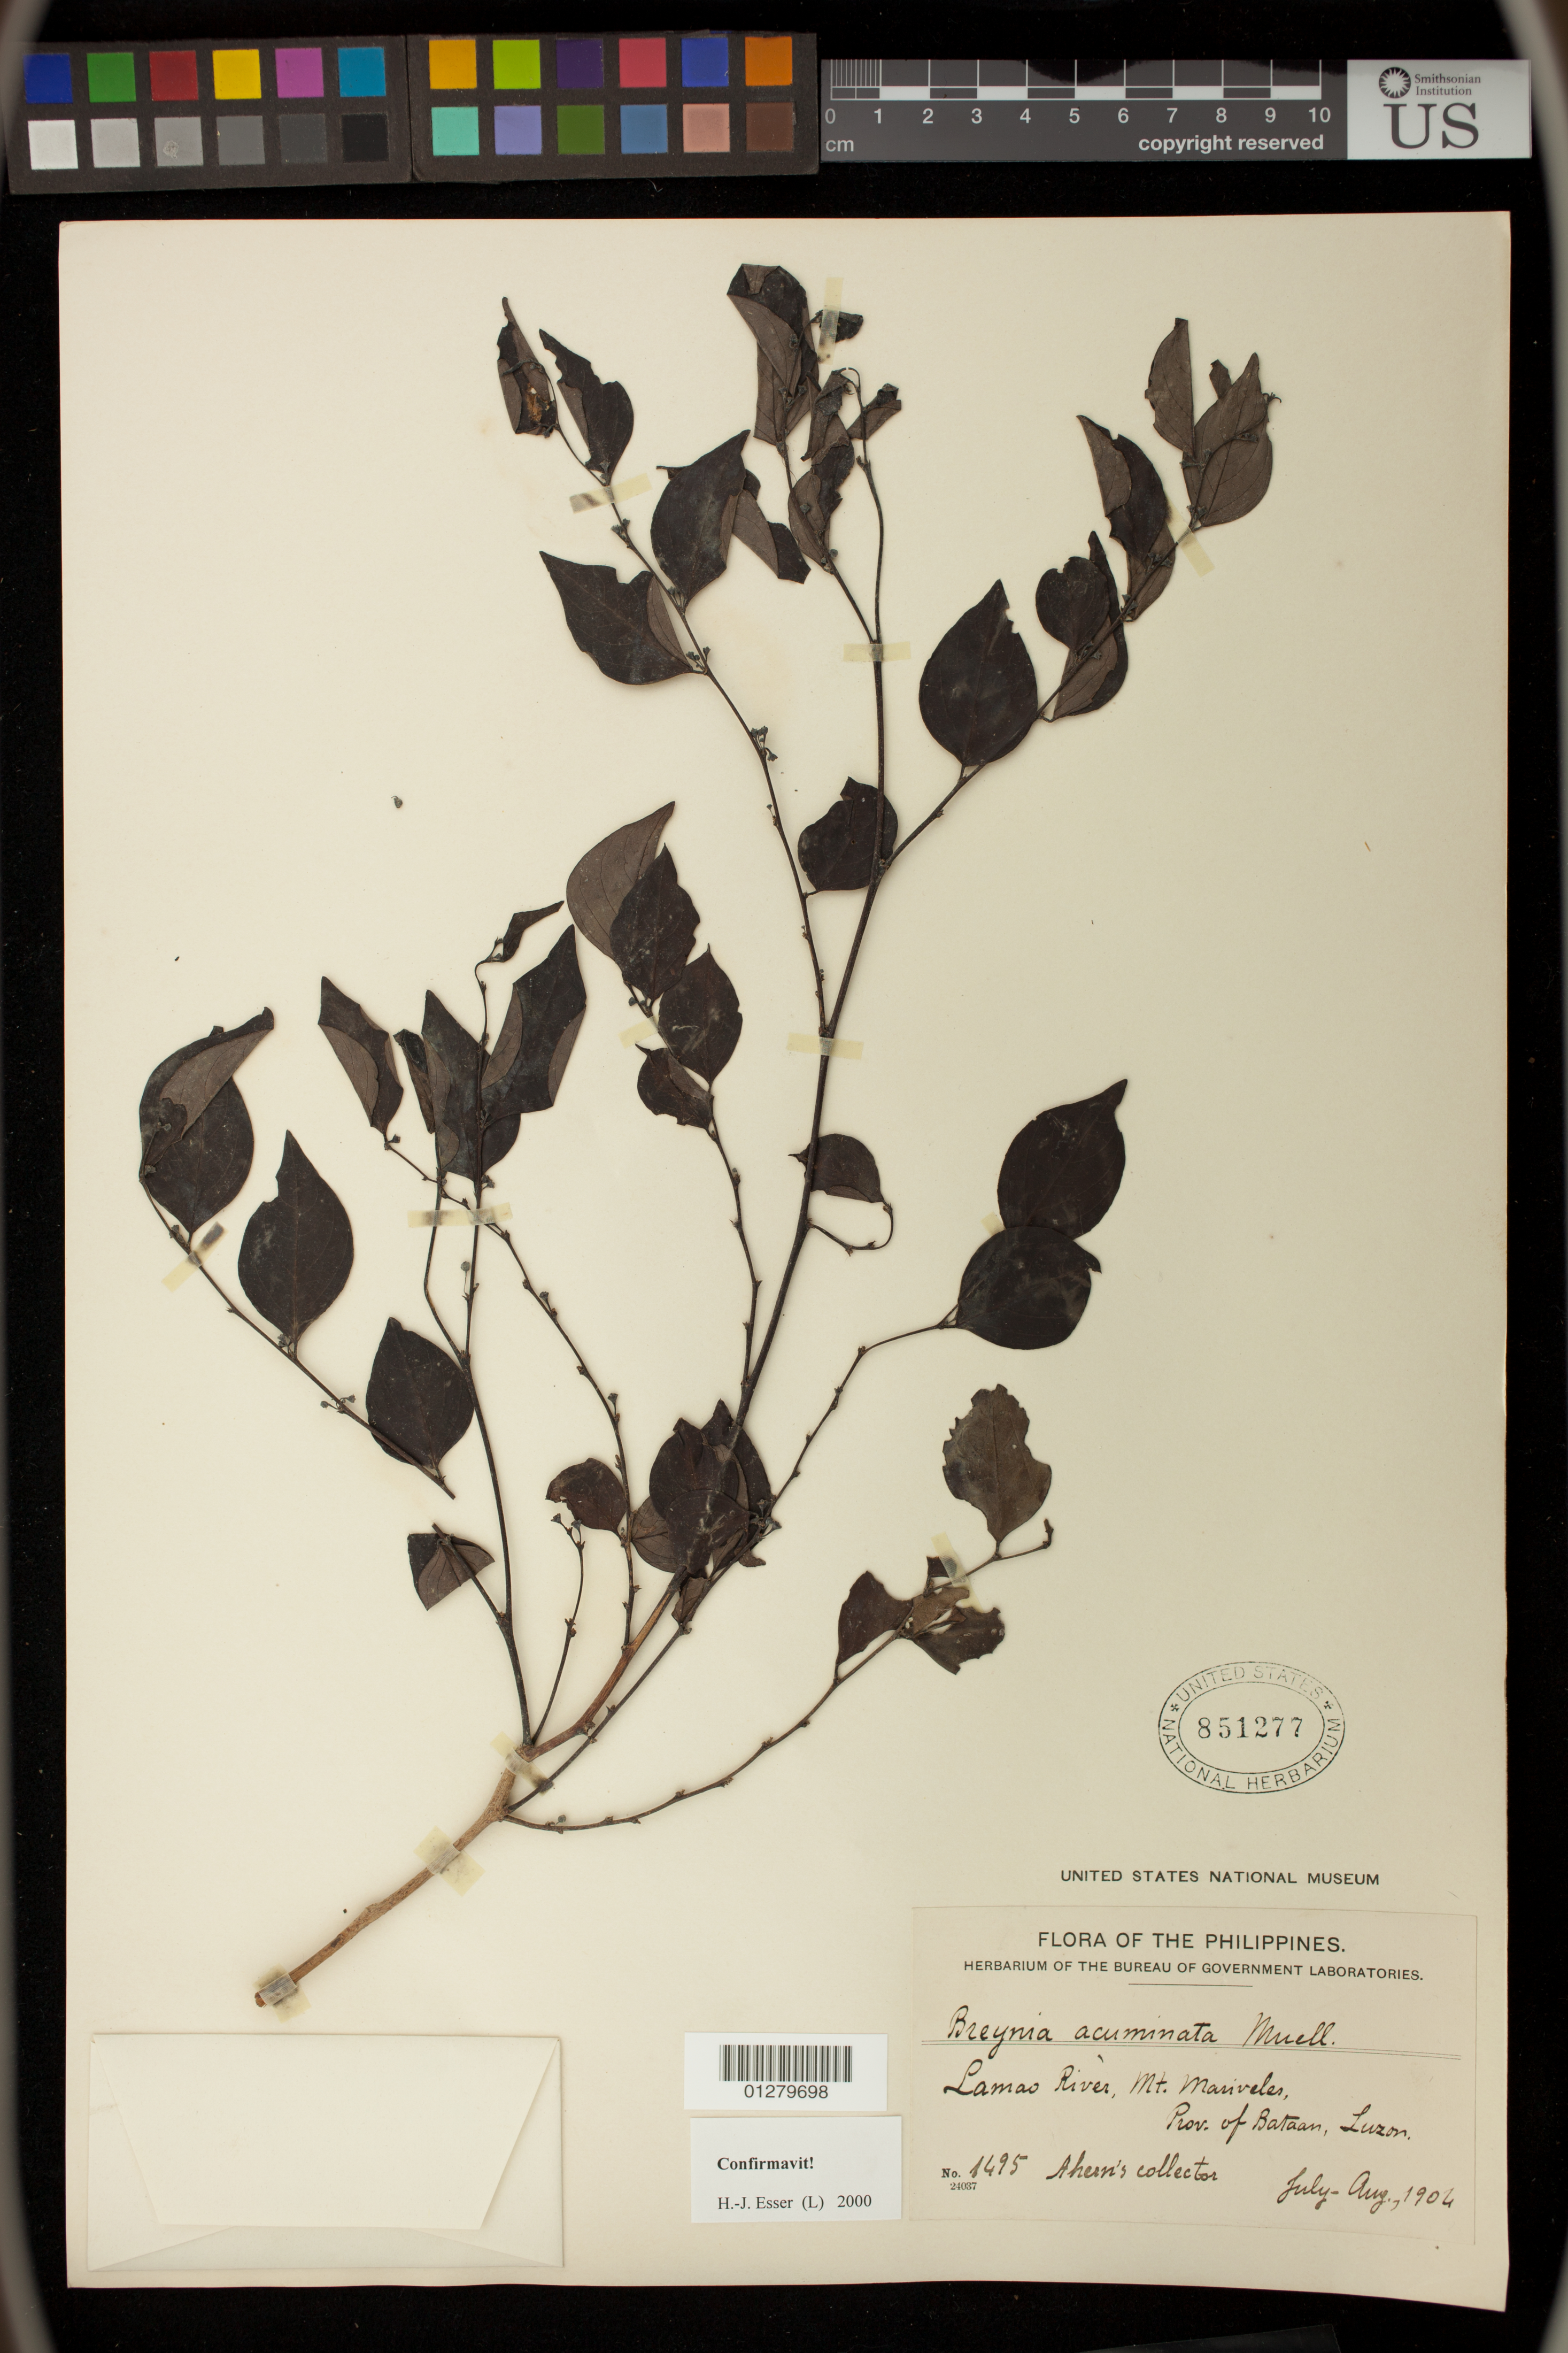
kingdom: Plantae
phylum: Tracheophyta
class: Magnoliopsida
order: Malpighiales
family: Phyllanthaceae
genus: Breynia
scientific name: Breynia racemosa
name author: (Blume) Müll. Arg.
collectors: Ahern's collector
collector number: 1495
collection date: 1904-07/1904-08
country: Philippines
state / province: Central Luzon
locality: Lamao River, Mt. Mariveles, Prov. of Bataan, Luzon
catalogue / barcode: US 851277